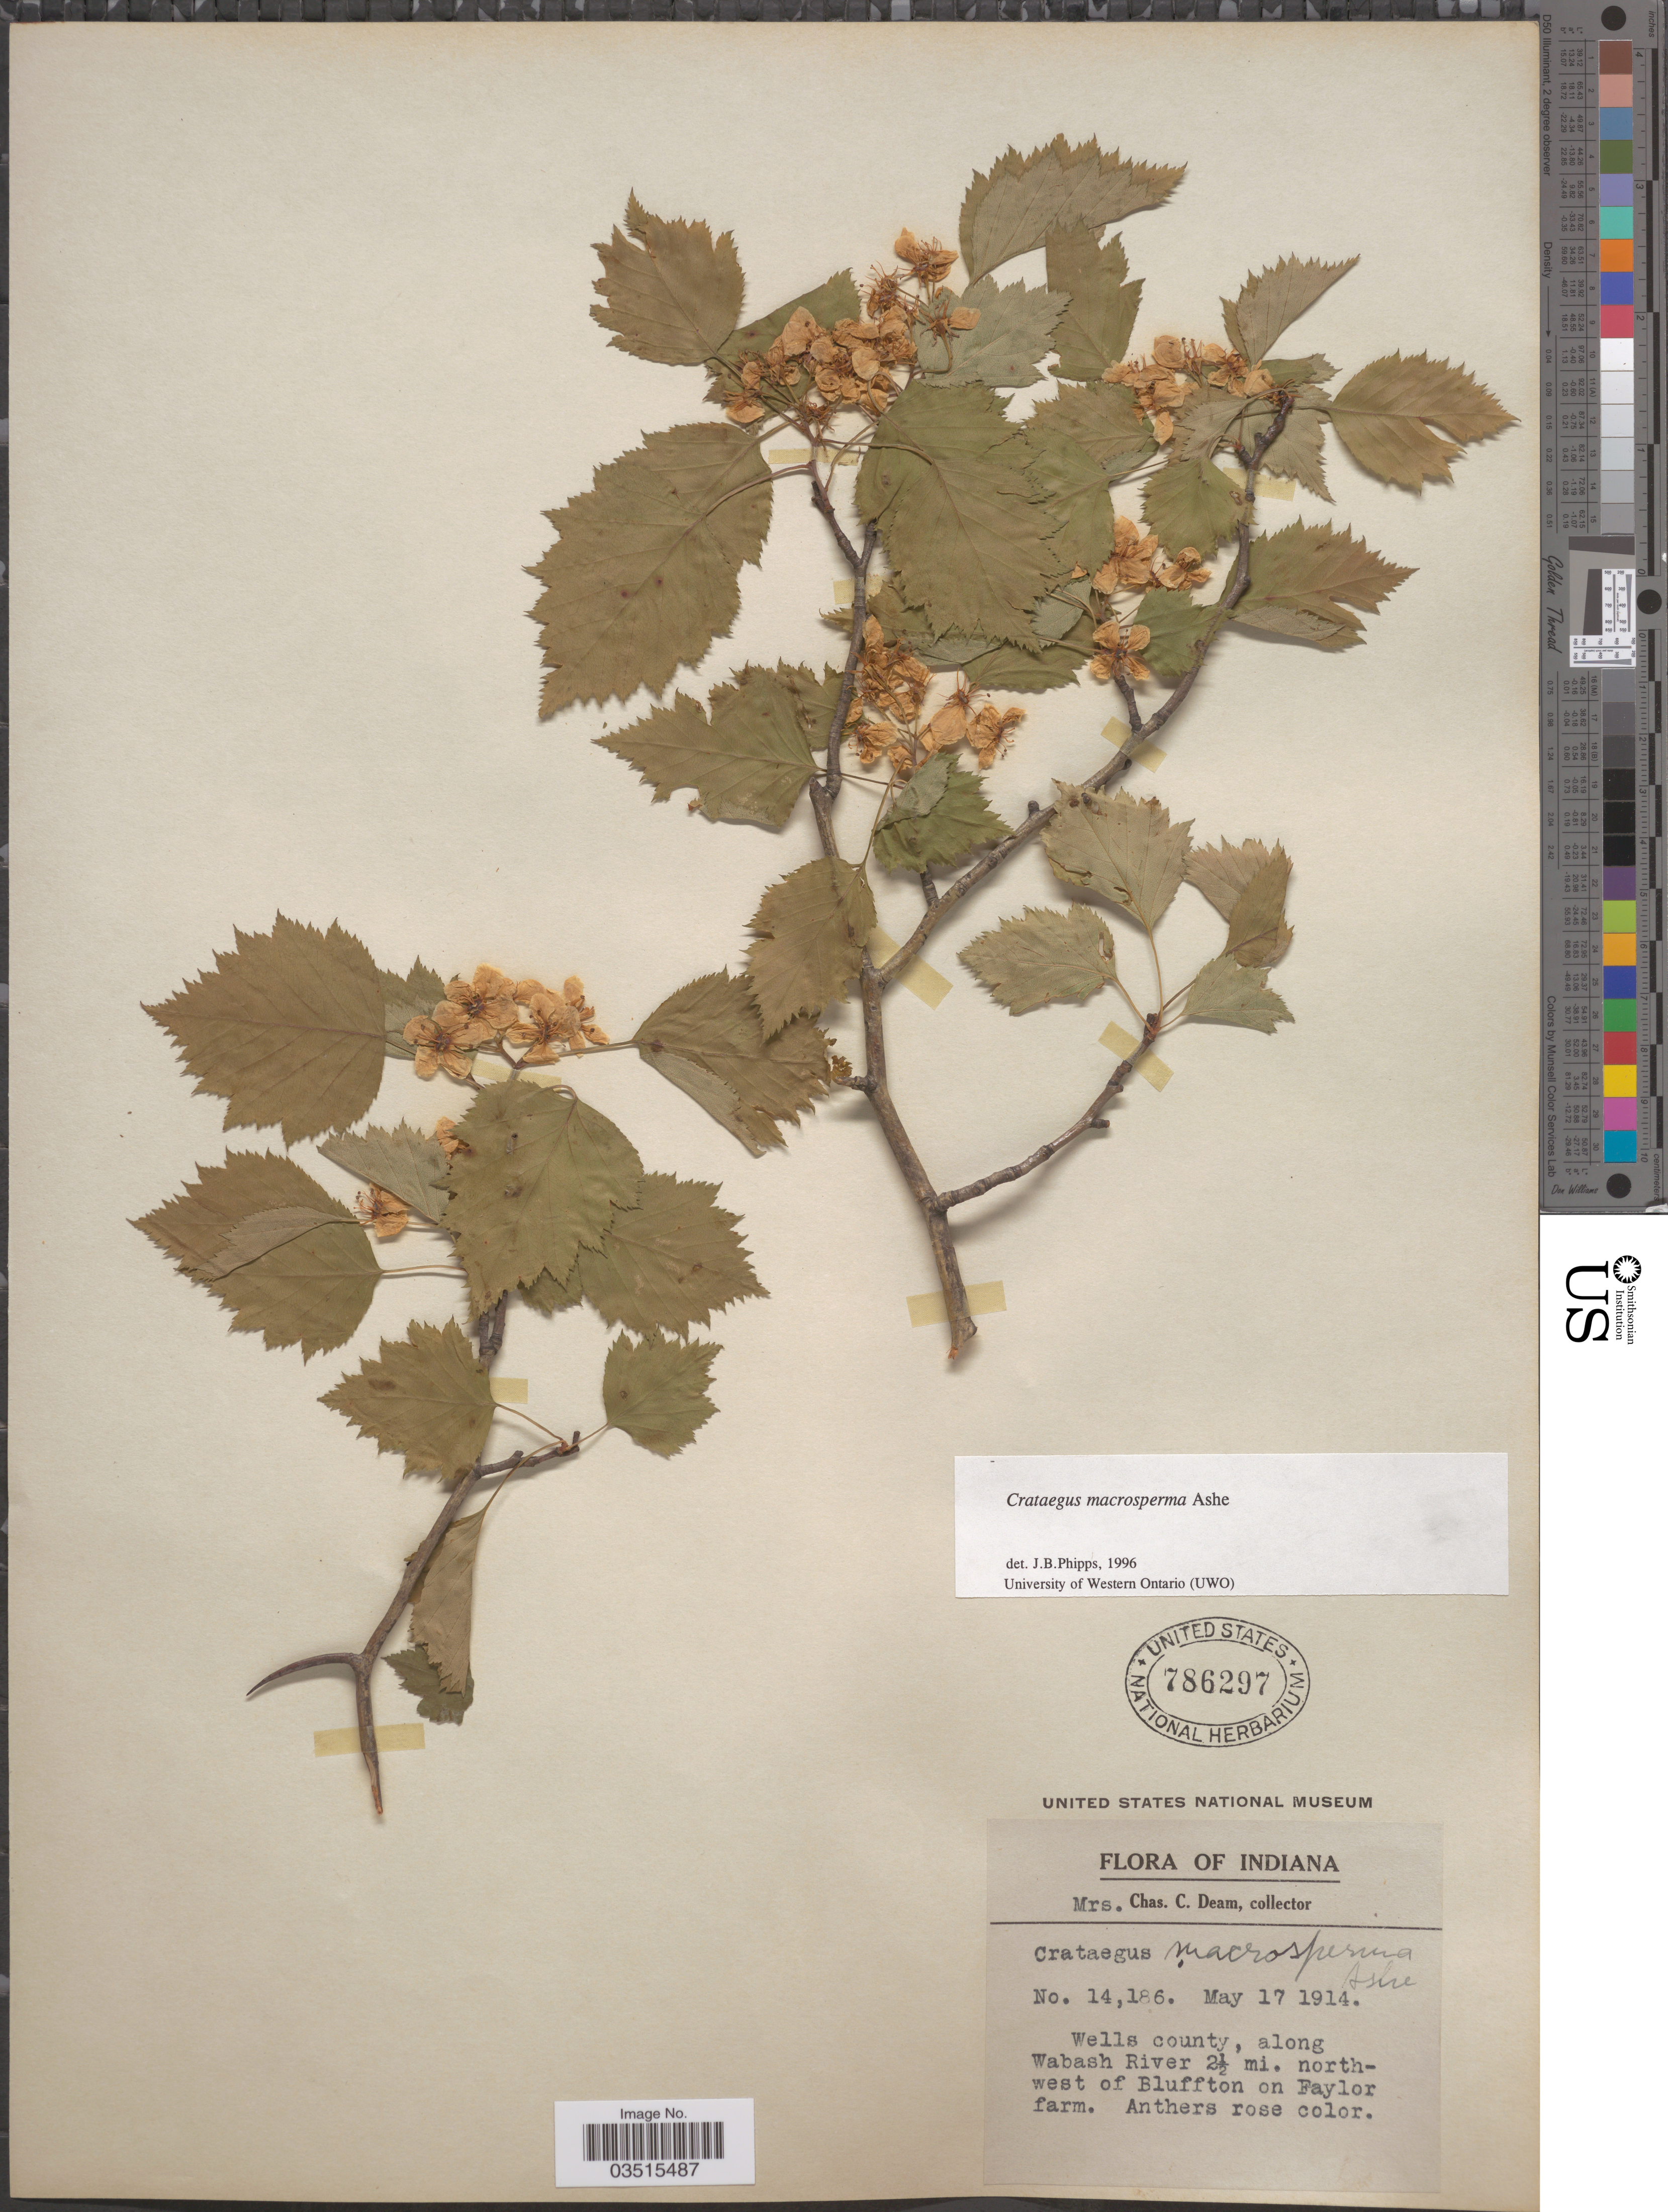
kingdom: Plantae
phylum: Tracheophyta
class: Magnoliopsida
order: Rosales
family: Rosaceae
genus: Crataegus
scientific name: Crataegus macrosperma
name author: Ashe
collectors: C. Deam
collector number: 14186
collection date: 1914-05-17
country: United States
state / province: Indiana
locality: Wells county, along Wabash River 2 1/2 mi. northwest of Bluffton on Faylor farm.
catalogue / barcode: US 786297